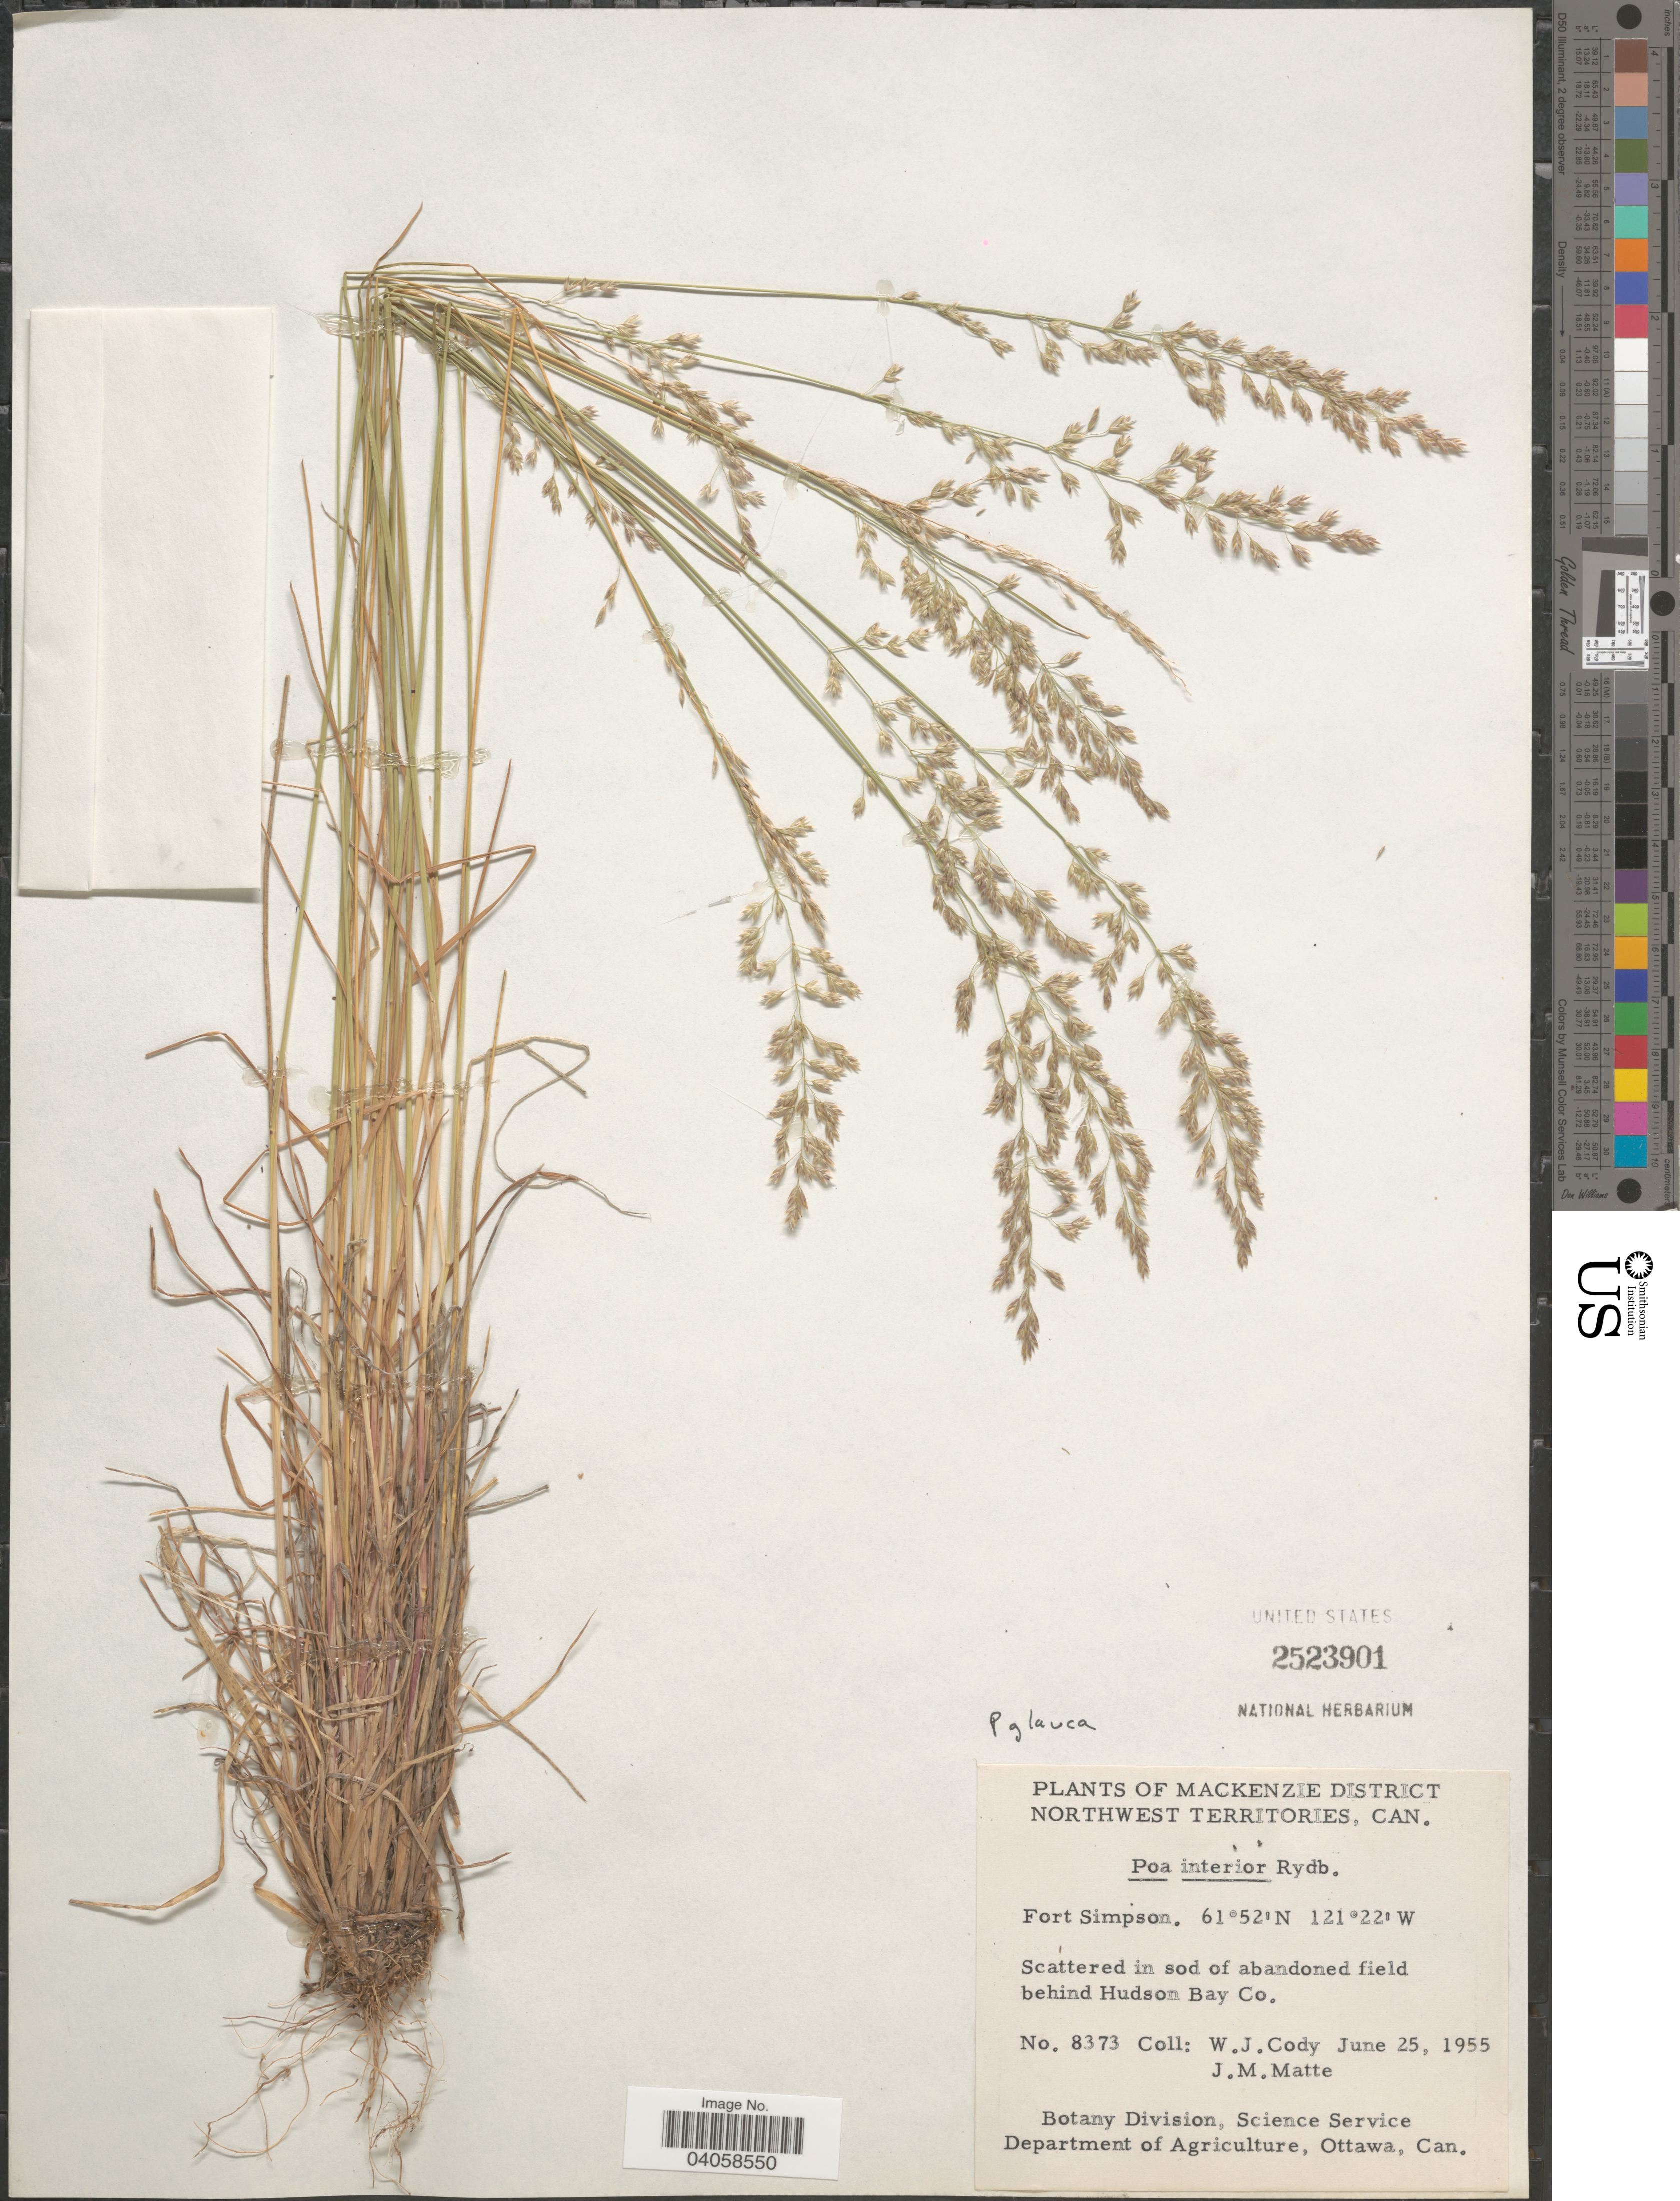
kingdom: Plantae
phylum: Tracheophyta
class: Liliopsida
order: Poales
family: Poaceae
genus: Poa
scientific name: Poa glauca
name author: Vahl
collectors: W. Cody & J. Matte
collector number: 8373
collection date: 1955-06-25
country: Canada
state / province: Northwest Territories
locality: Mackenzie District. Fort Simpson. Behind Hudson Bay Co.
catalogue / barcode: US 2523901